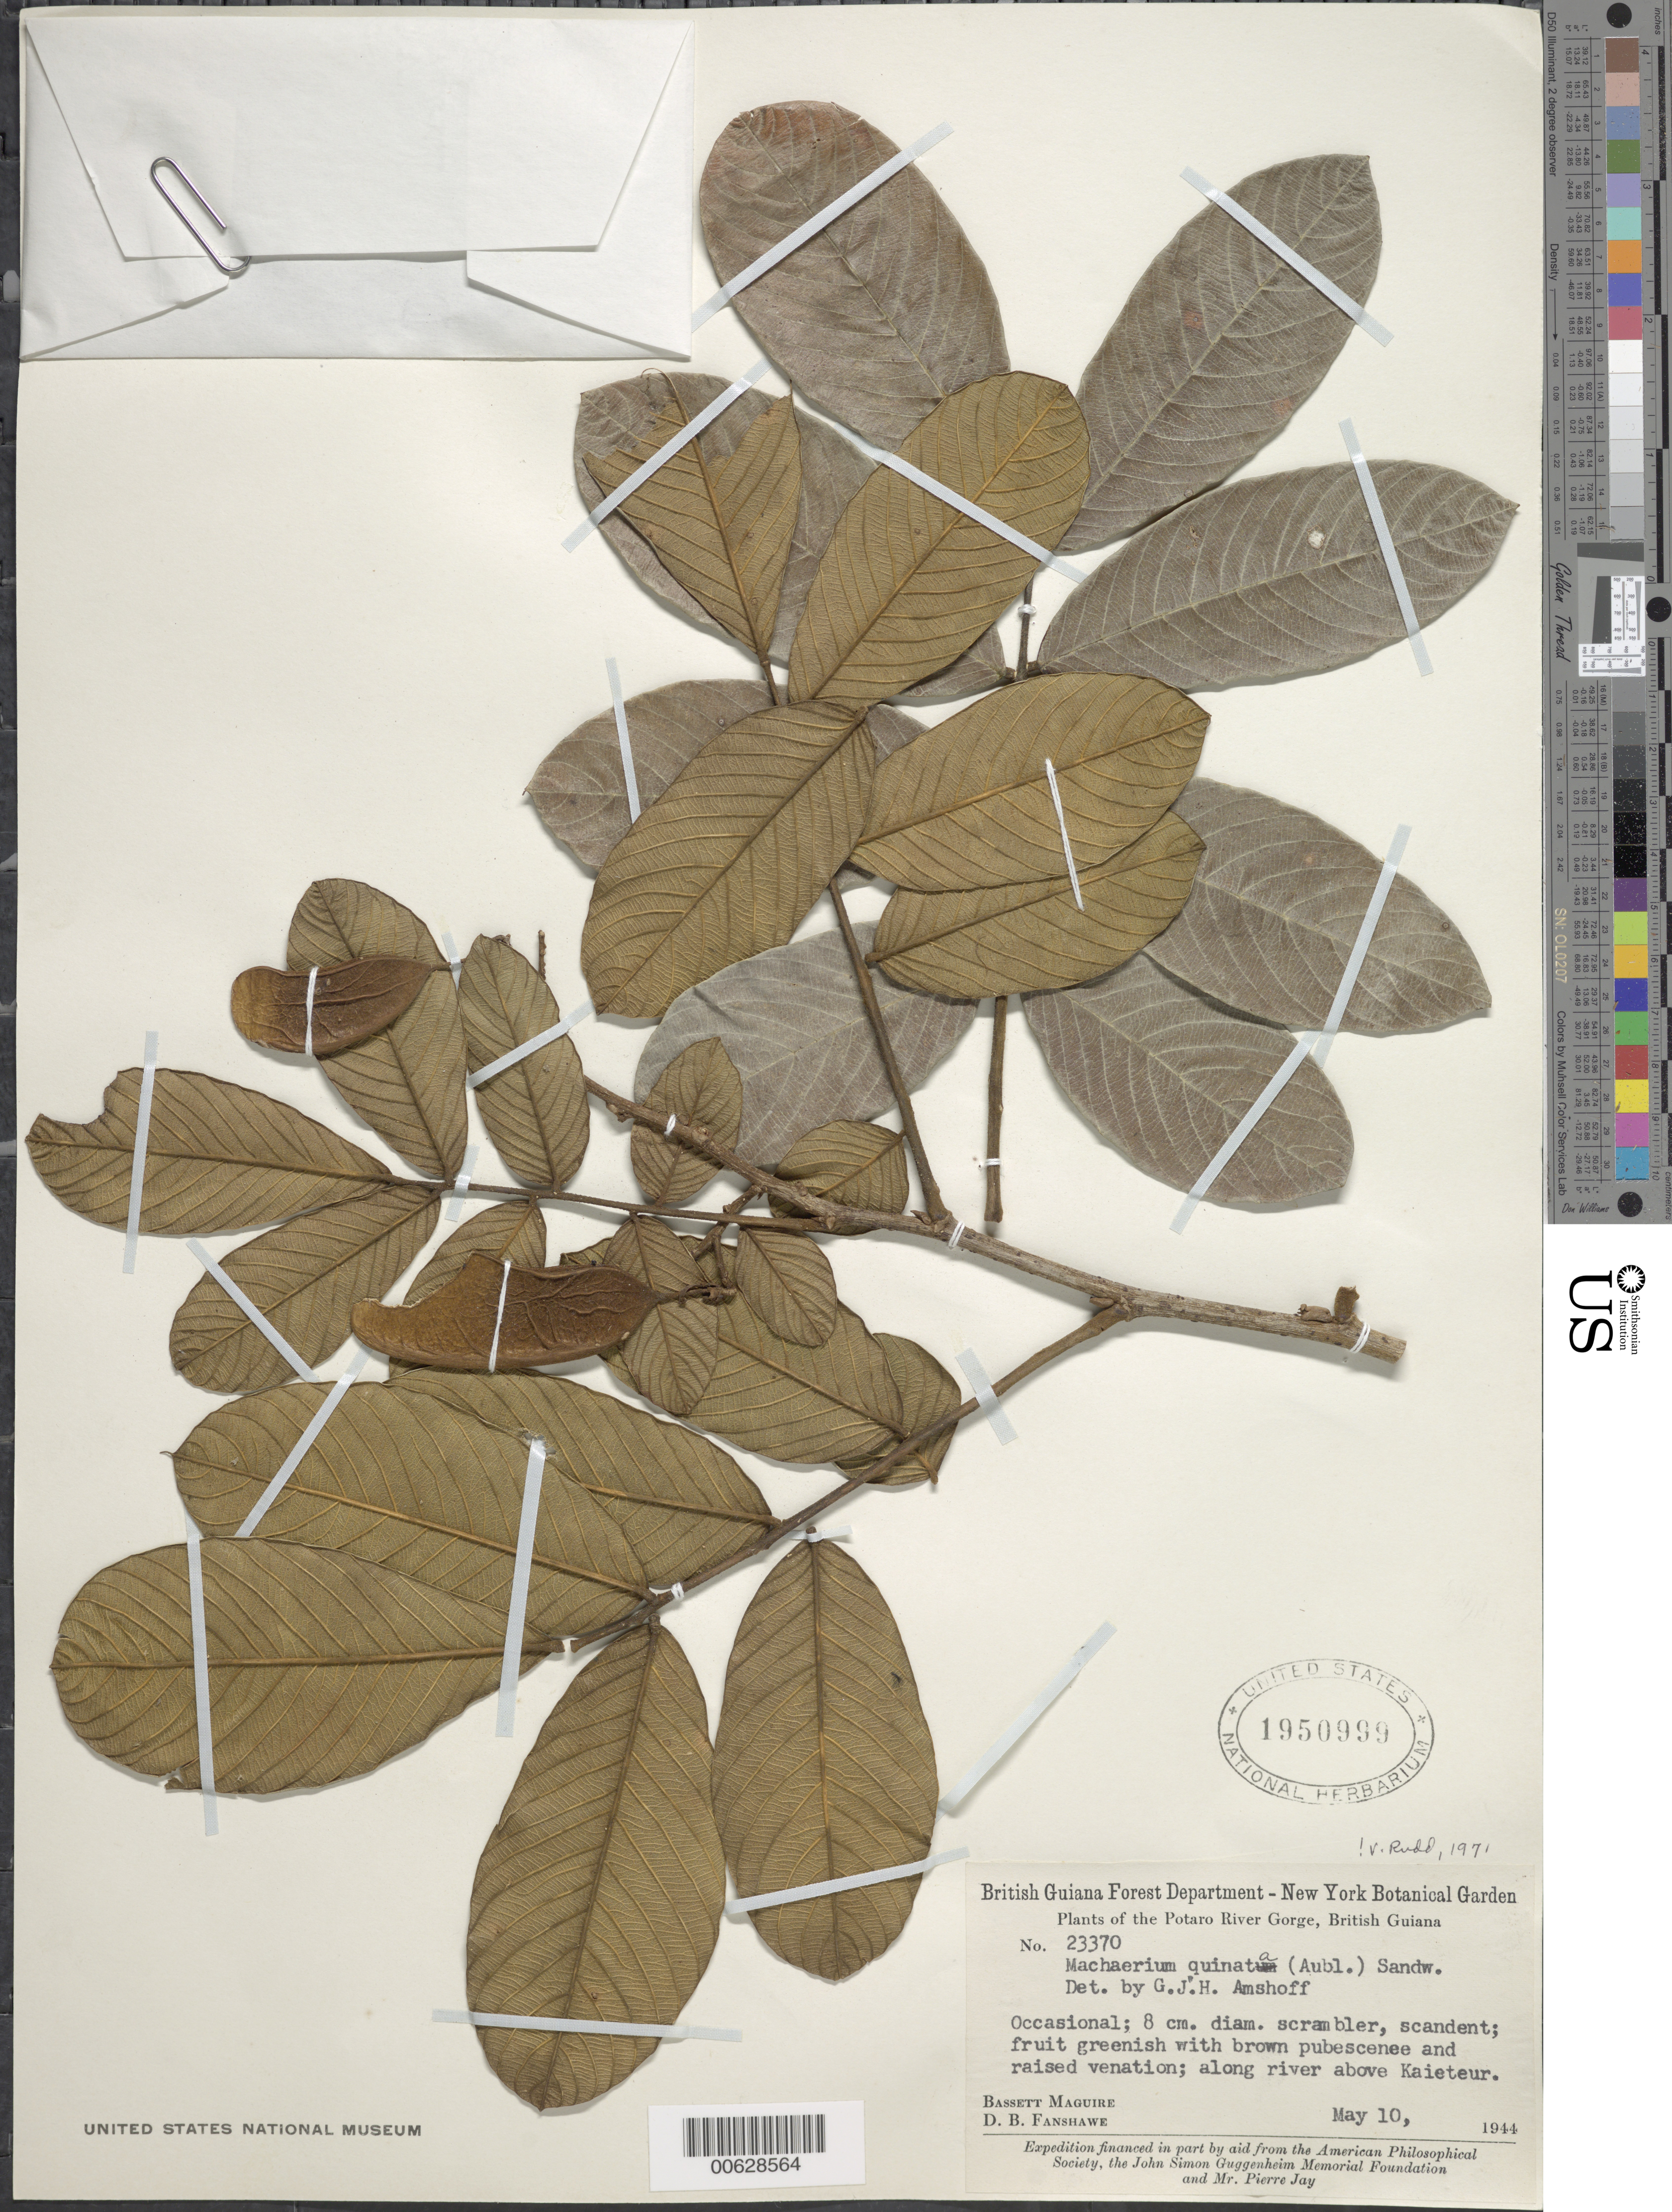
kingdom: Plantae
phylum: Tracheophyta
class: Magnoliopsida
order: Fabales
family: Fabaceae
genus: Machaerium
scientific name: Machaerium quinatum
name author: (Aubl.) Sandwith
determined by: Amshoff, G. J. H.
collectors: B. Maguire & D. B. Fanshawe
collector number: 23370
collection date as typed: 10-May-44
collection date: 1944-05-10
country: Guyana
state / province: Potaro-Siparuni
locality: Kaieteur Plateau, above Kaietuk, along Potaro River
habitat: Along river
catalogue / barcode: US 1950999